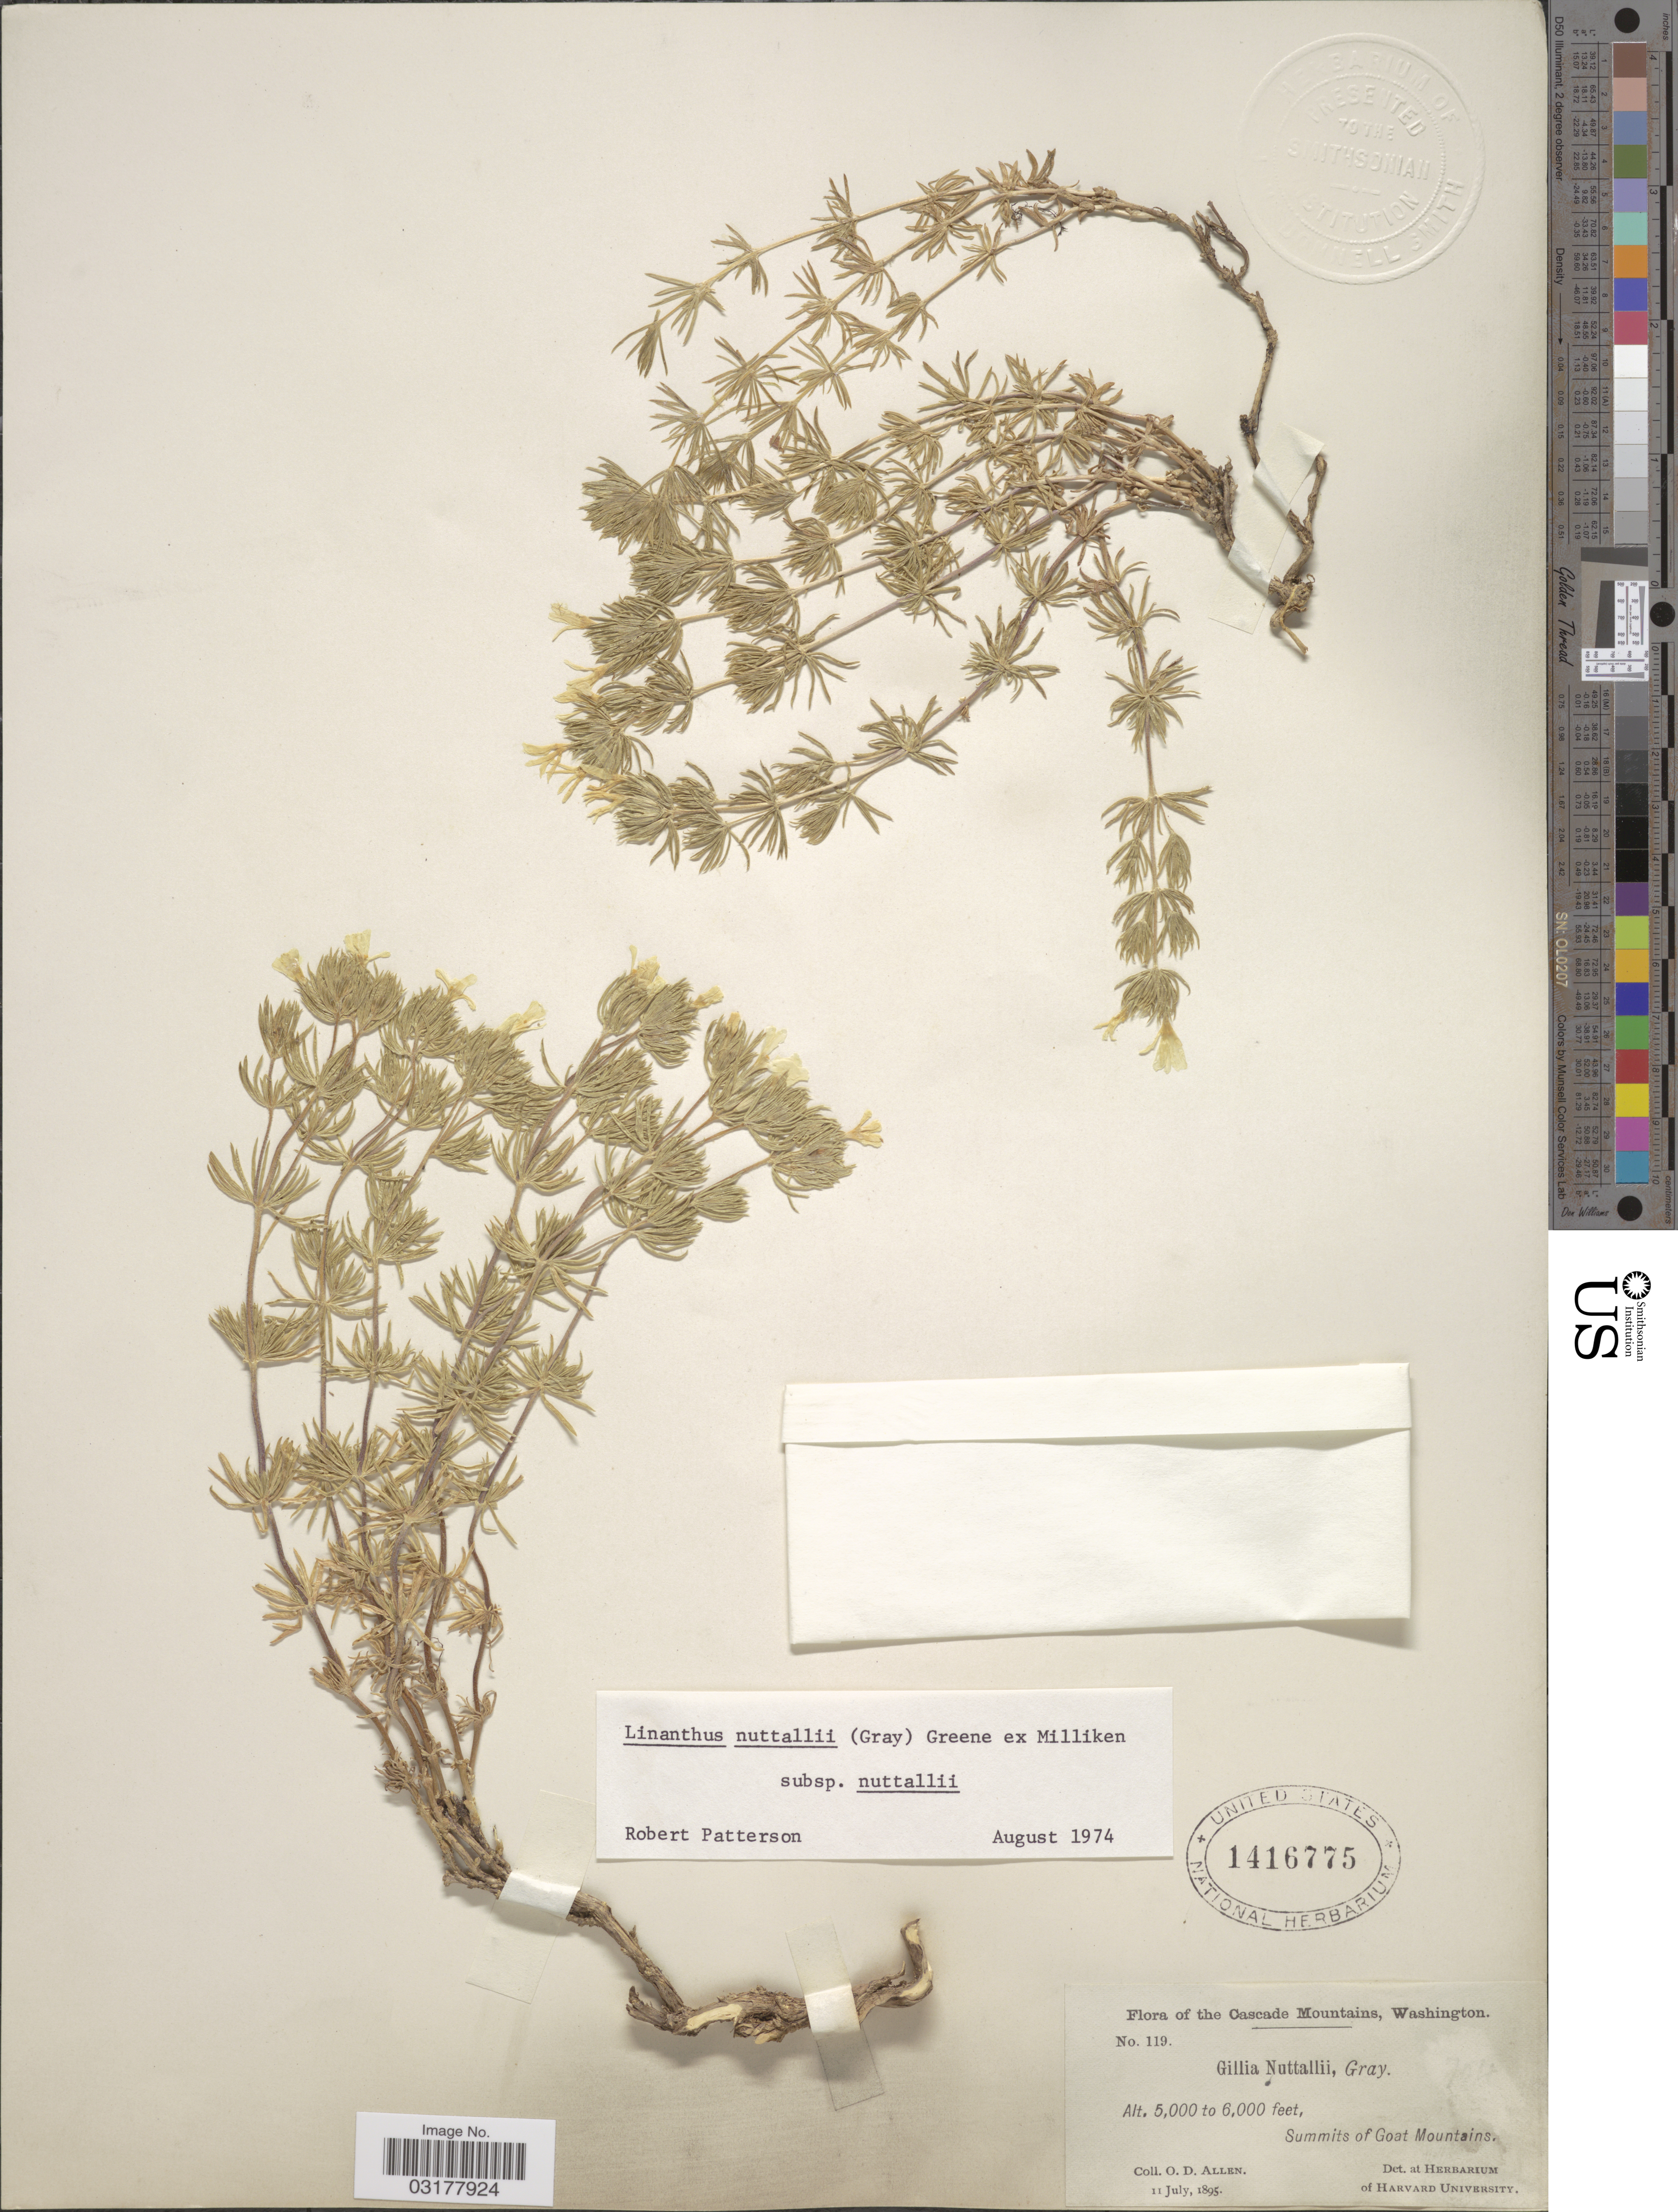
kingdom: Plantae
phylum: Tracheophyta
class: Magnoliopsida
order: Ericales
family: Polemoniaceae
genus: Leptosiphon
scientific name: Leptosiphon nuttallii subsp. nuttallii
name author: (A. Gray) J.M. Porter & L.A. Johnson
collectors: O. D. Allen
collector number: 119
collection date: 1895-07-11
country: United States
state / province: Washington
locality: The Cascade Mountains, Summits of Goat Mountains.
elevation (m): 1524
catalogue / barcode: US 1416775